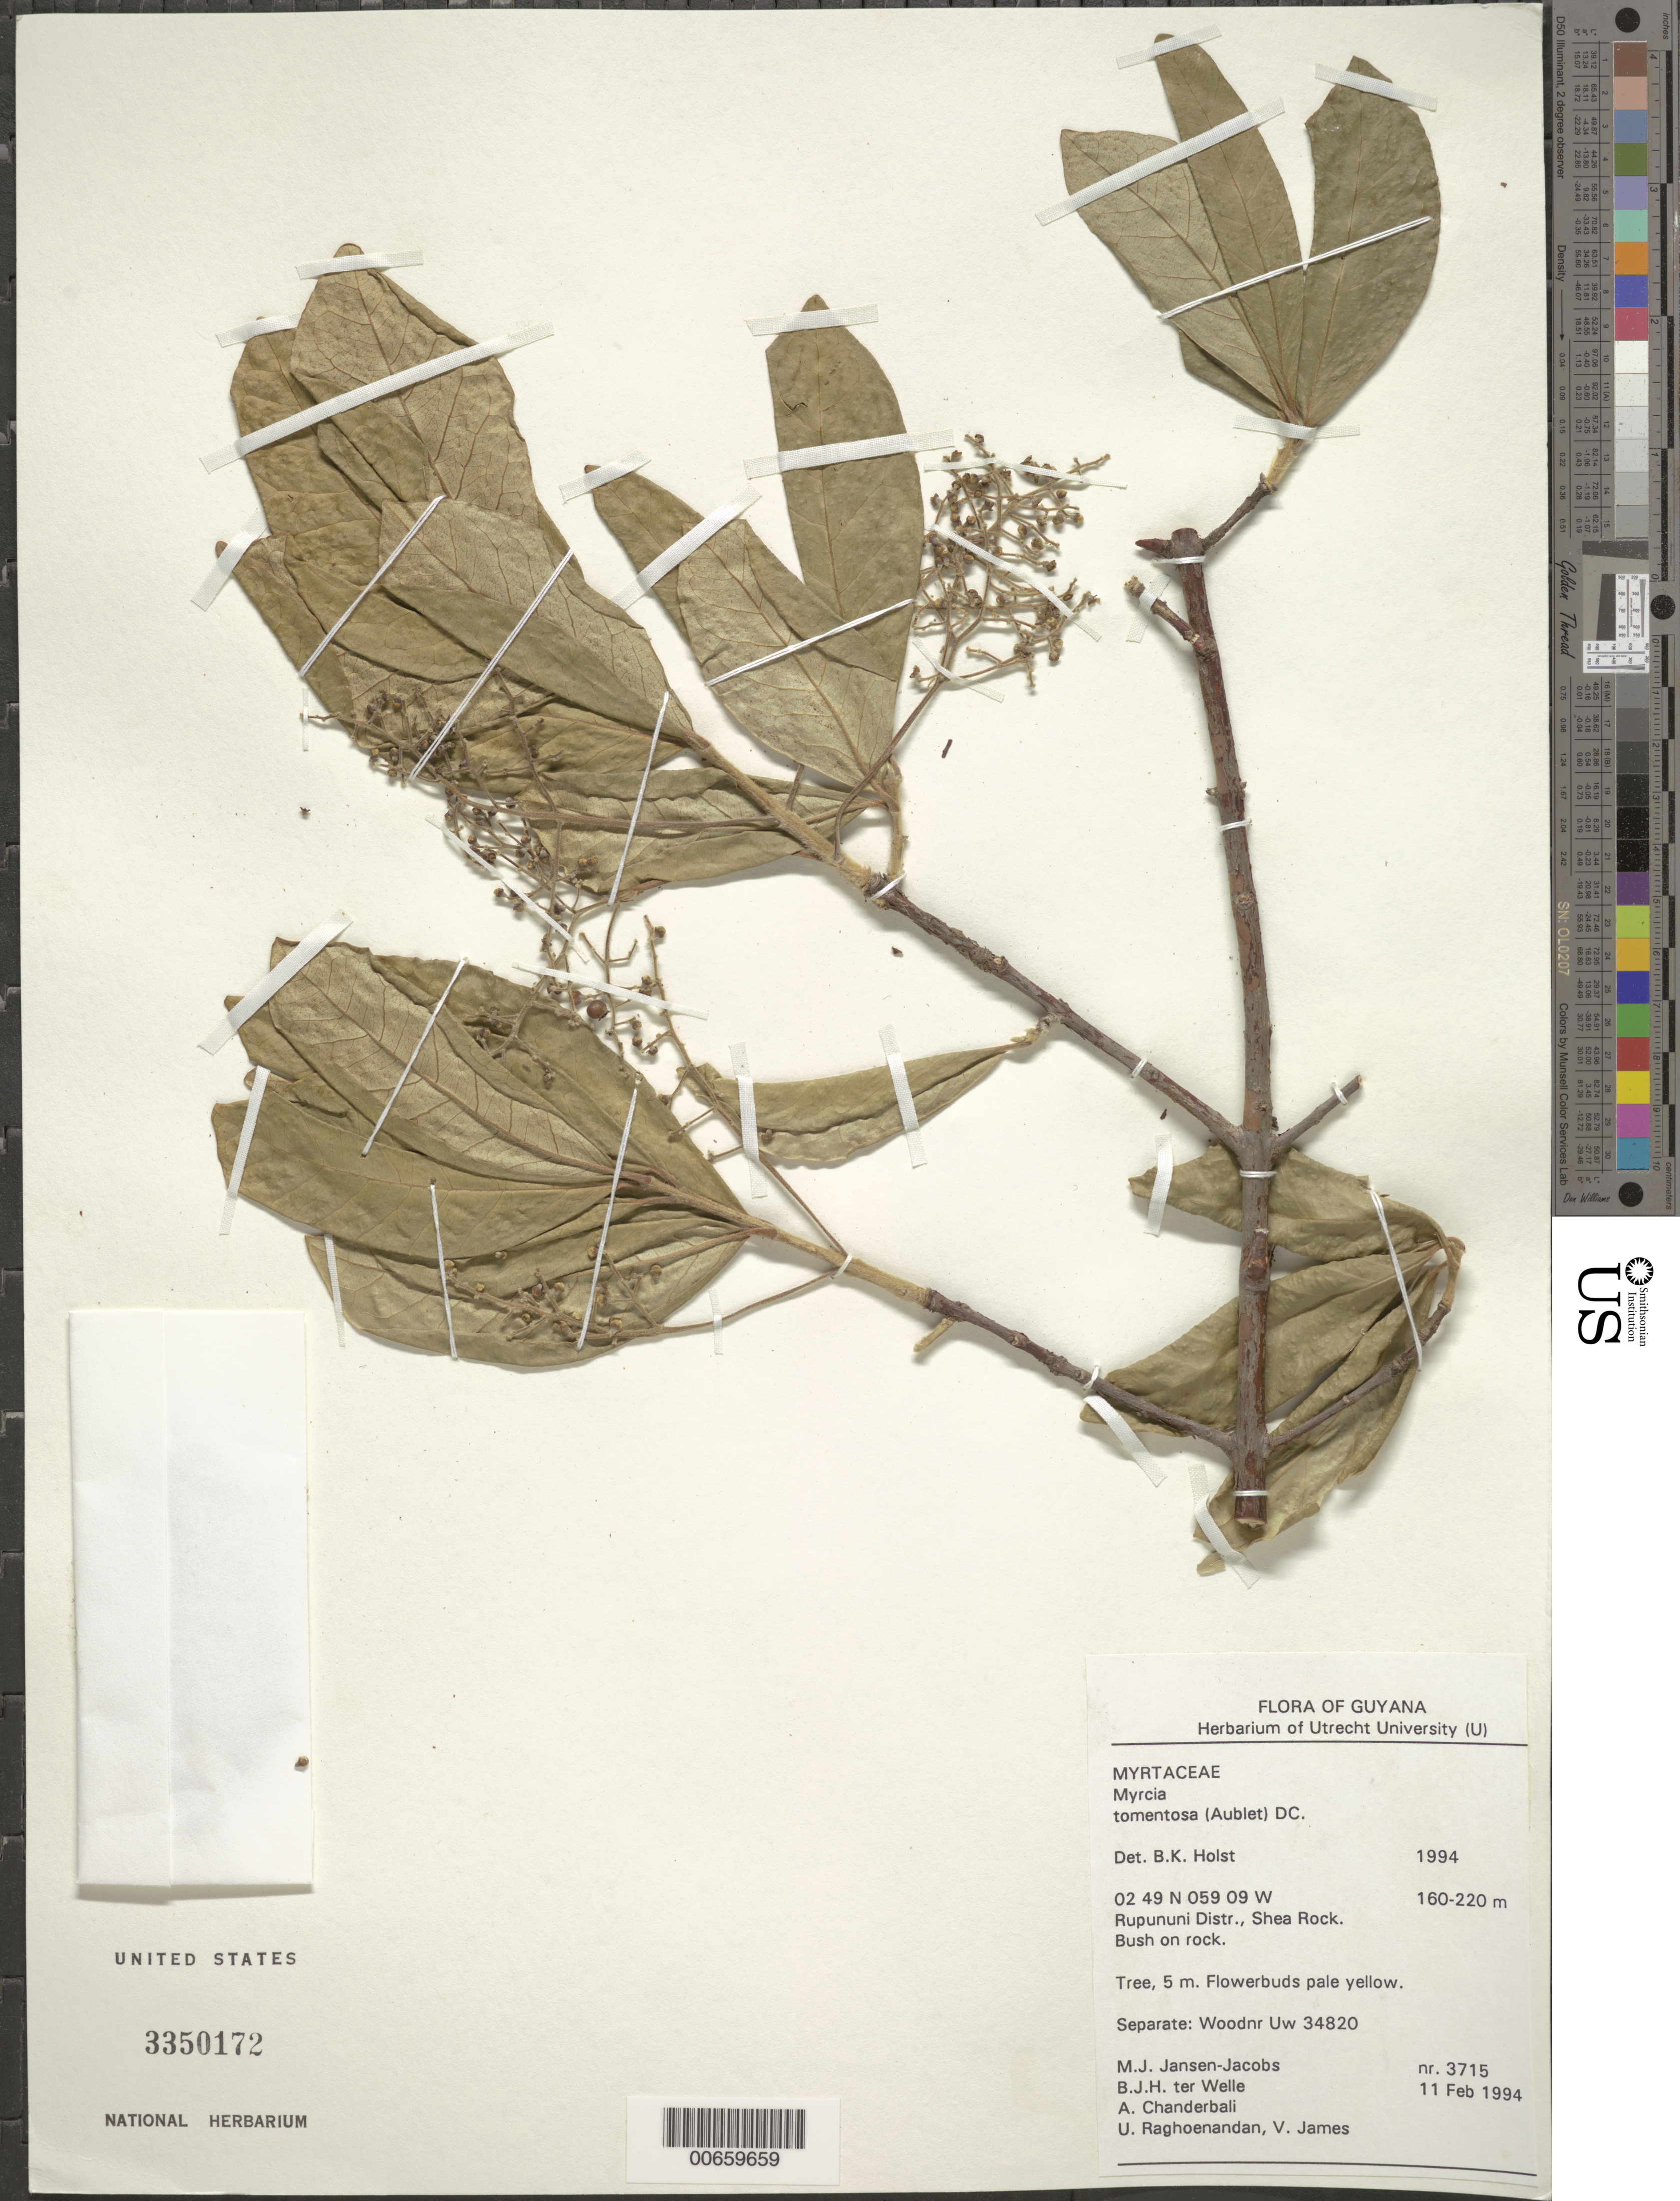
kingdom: Plantae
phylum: Tracheophyta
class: Magnoliopsida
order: Myrtales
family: Myrtaceae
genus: Myrcia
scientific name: Myrcia tomentosa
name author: (Aubl.) DC.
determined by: Holst, Bruce K.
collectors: M. J. Jansen-Jacobs, B. Welle, A. S. Chanderbali, U. Raghoenandan & V. James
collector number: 3715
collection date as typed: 11-Feb-94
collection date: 1994-02-11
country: Guyana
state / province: U. Takutu-U. Essequibo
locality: Shea Rock, Rupununi Dist.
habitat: Bush on rock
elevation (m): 160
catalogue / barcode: US 3350172